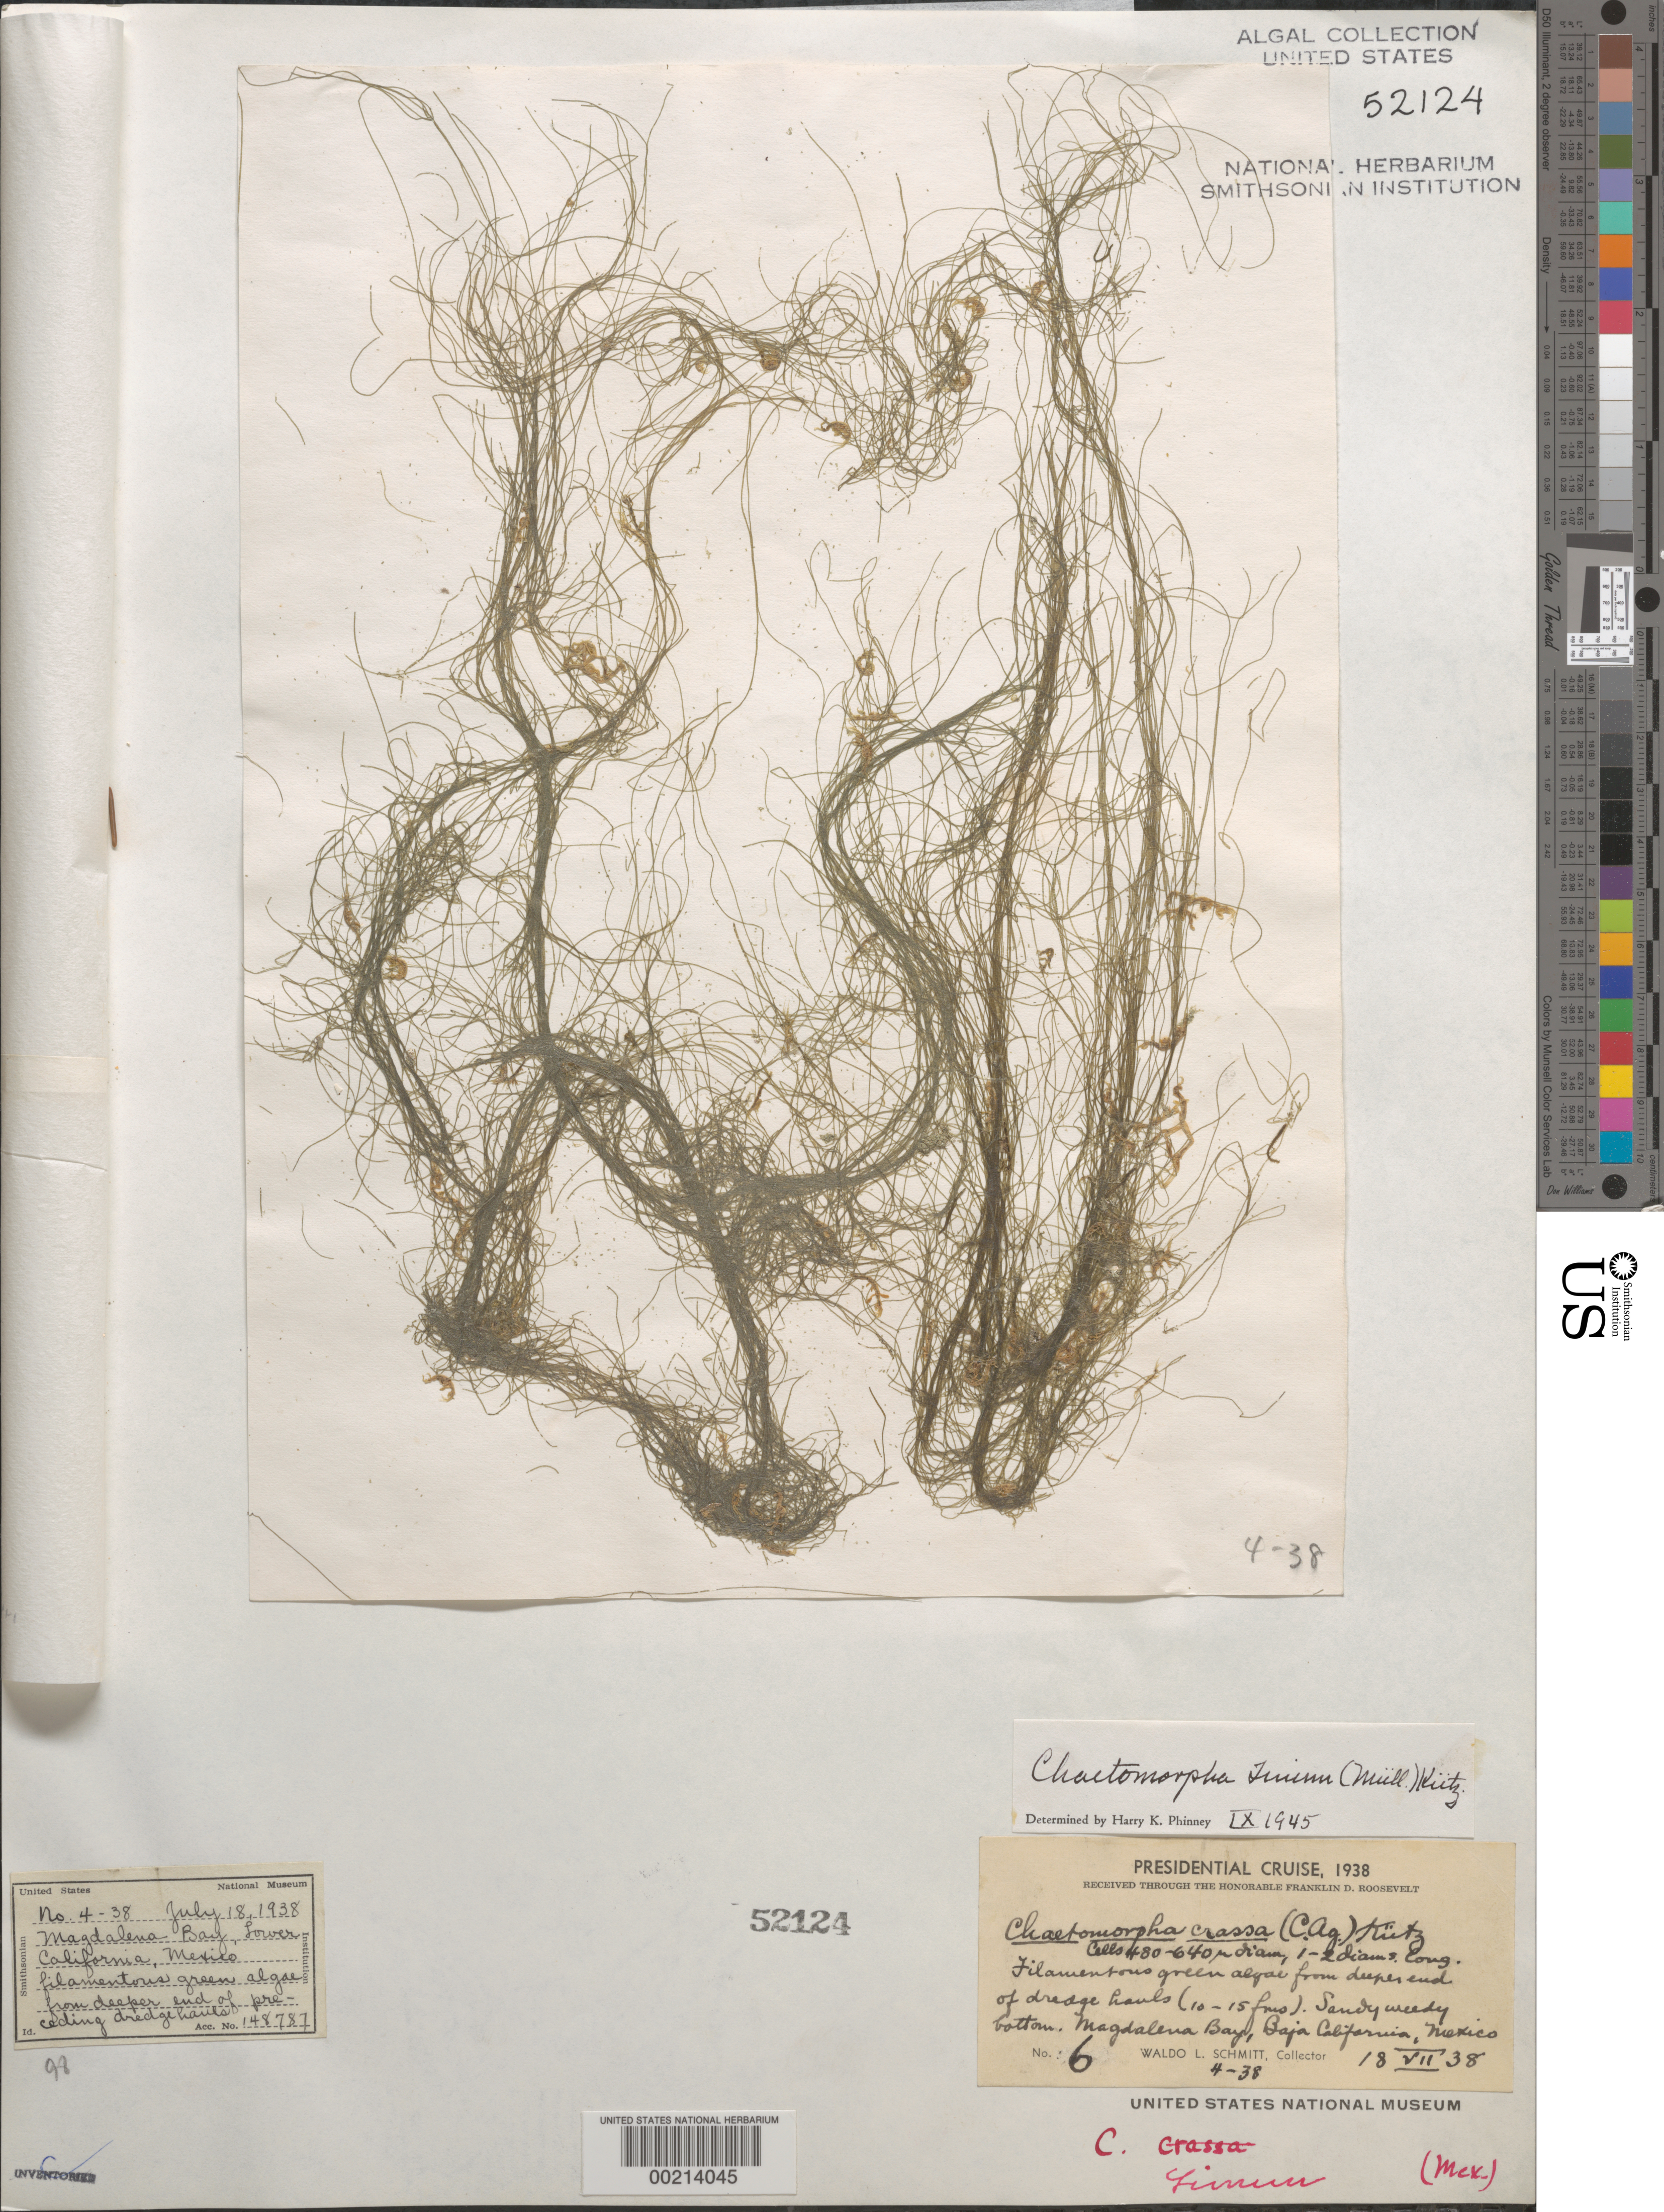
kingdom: Plantae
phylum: Chlorophyta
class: Ulvophyceae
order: Cladophorales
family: Cladophoraceae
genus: Chaetomorpha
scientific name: Chaetomorpha linum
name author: (O.F. Muell.) Kütz.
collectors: W. L. Schmitt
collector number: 6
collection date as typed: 18 Jul 1938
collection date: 1938-07-18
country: Mexico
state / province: Baja California Sur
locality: Bahia Magdalena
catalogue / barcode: US 52124